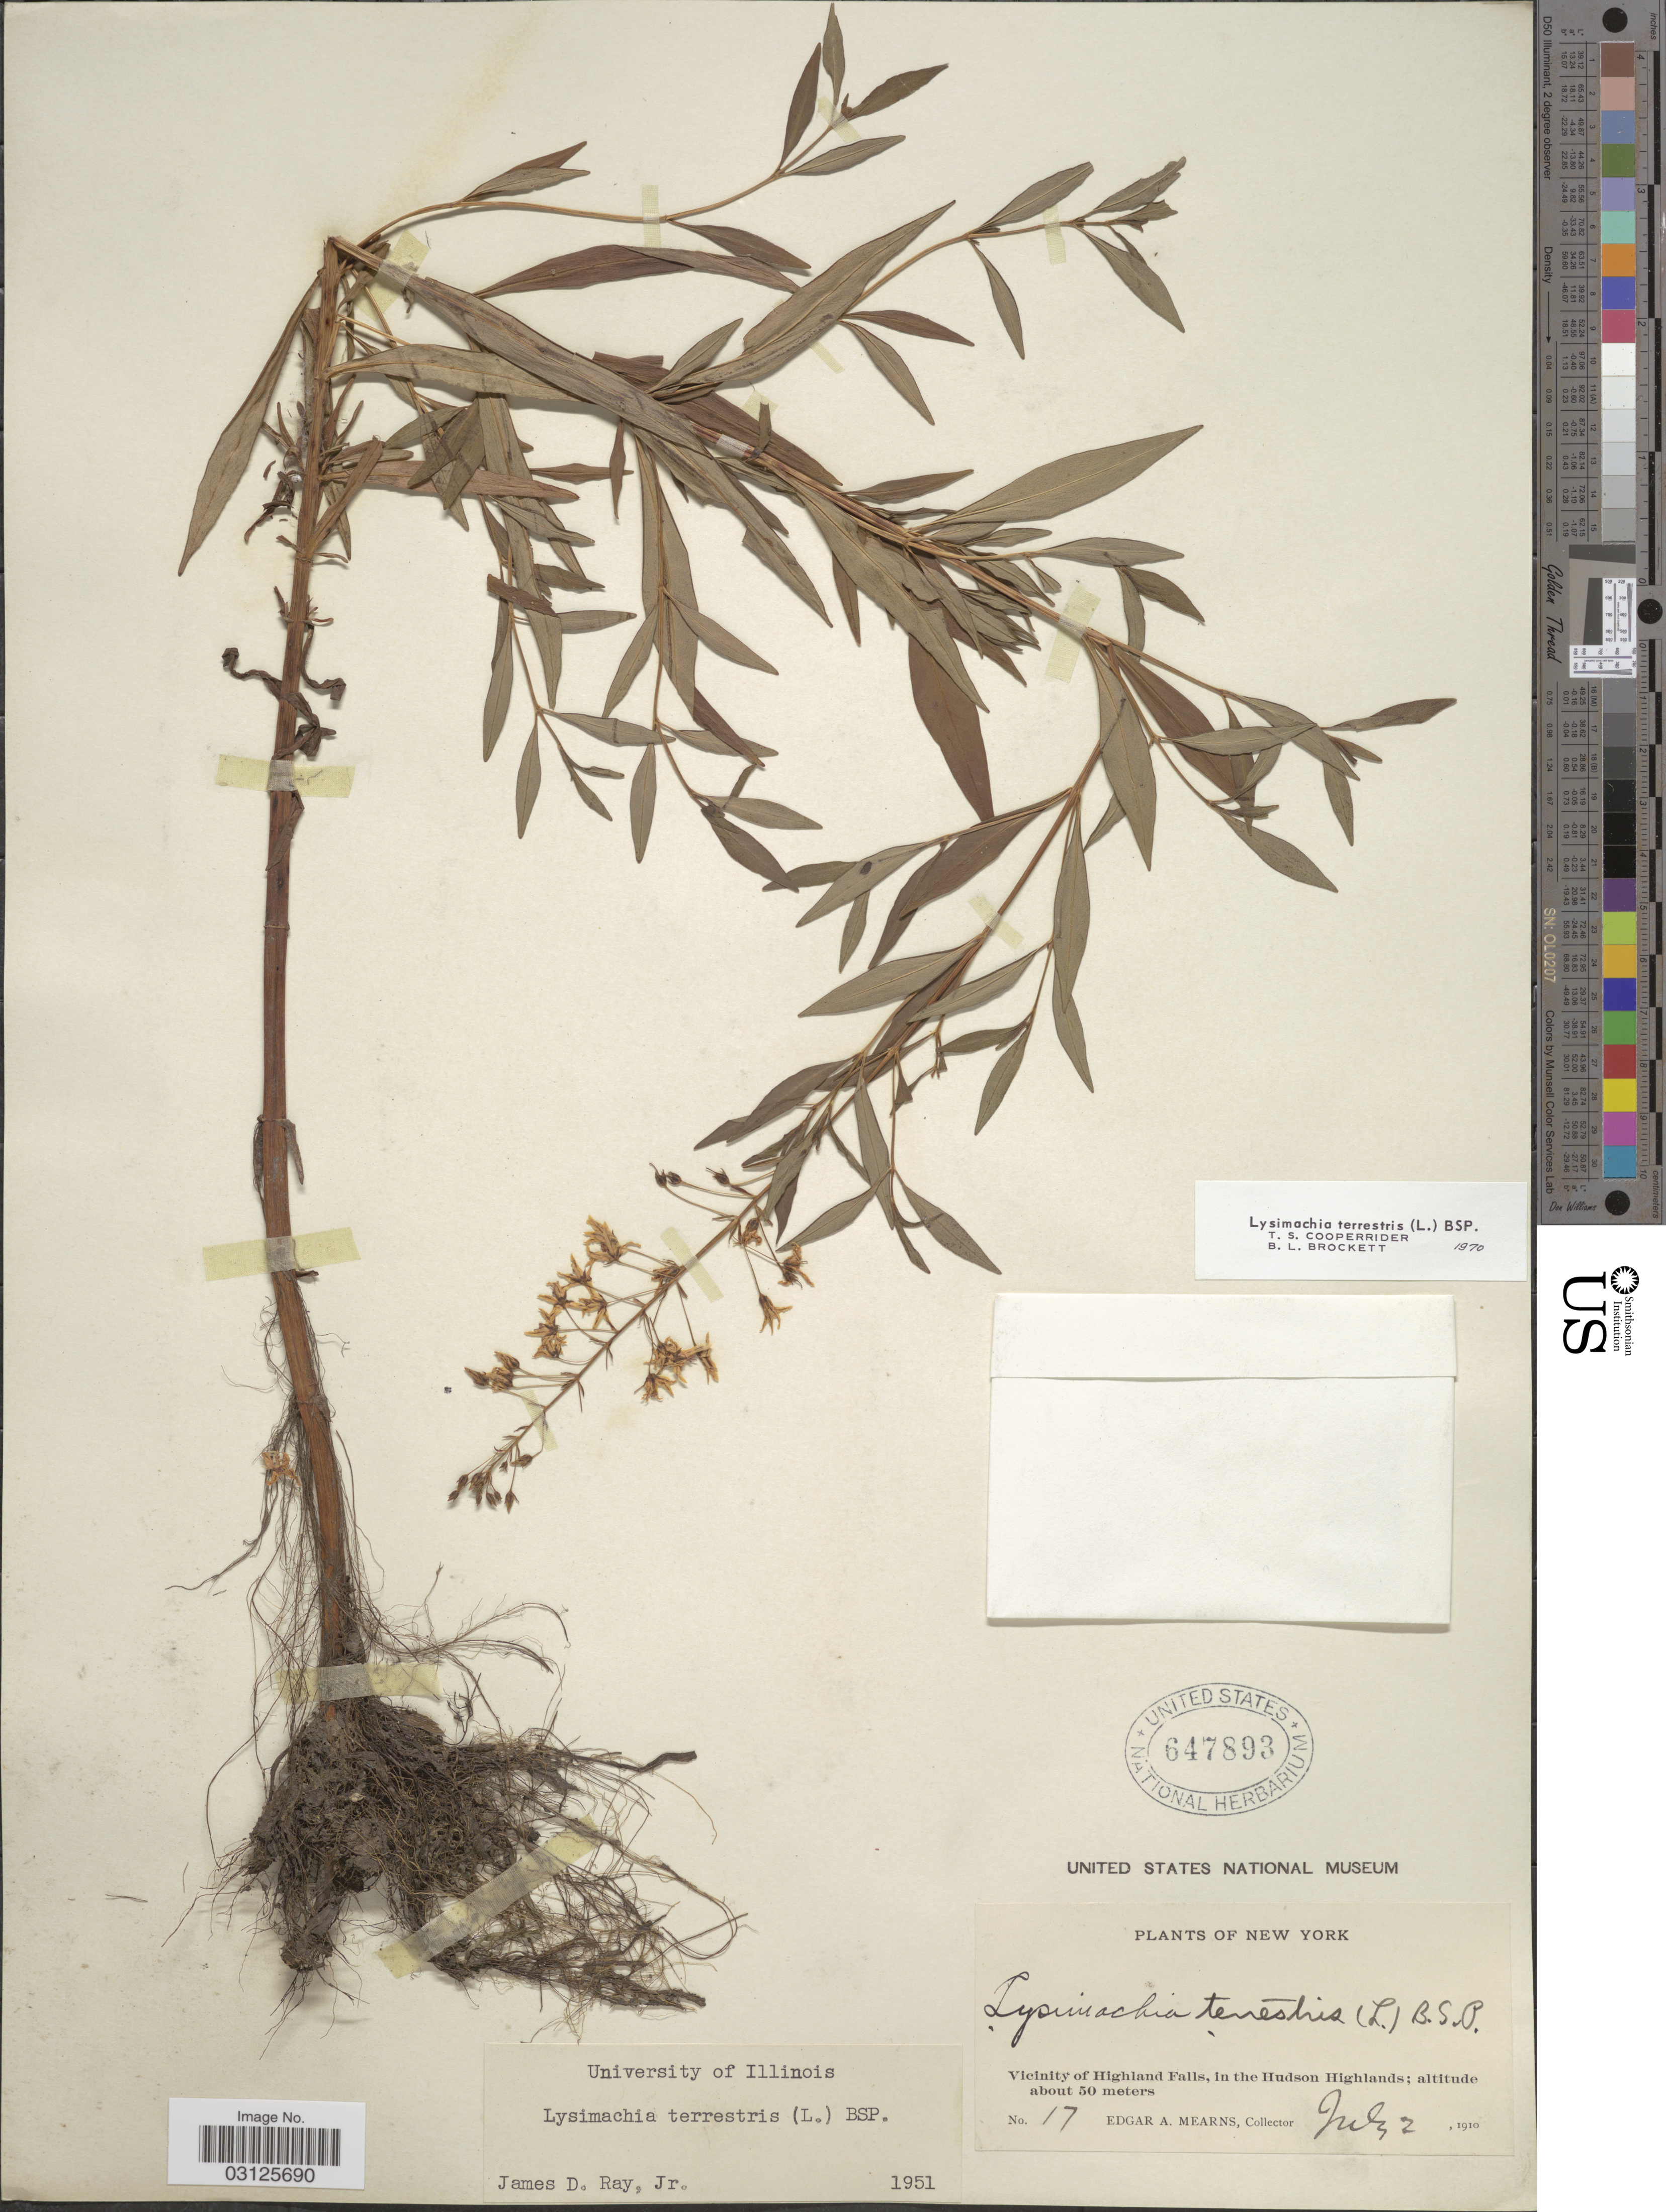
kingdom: Plantae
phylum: Tracheophyta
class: Magnoliopsida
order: Ericales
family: Primulaceae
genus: Lysimachia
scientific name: Lysimachia terrestris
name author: (L.) Britton, Stearns & Poggenb.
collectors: E. A. Mearns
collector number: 17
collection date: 1910-07-02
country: United States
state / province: New York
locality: Vicinity of Highland Falls, in the Hudson Highlands.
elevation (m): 50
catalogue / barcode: US 647893